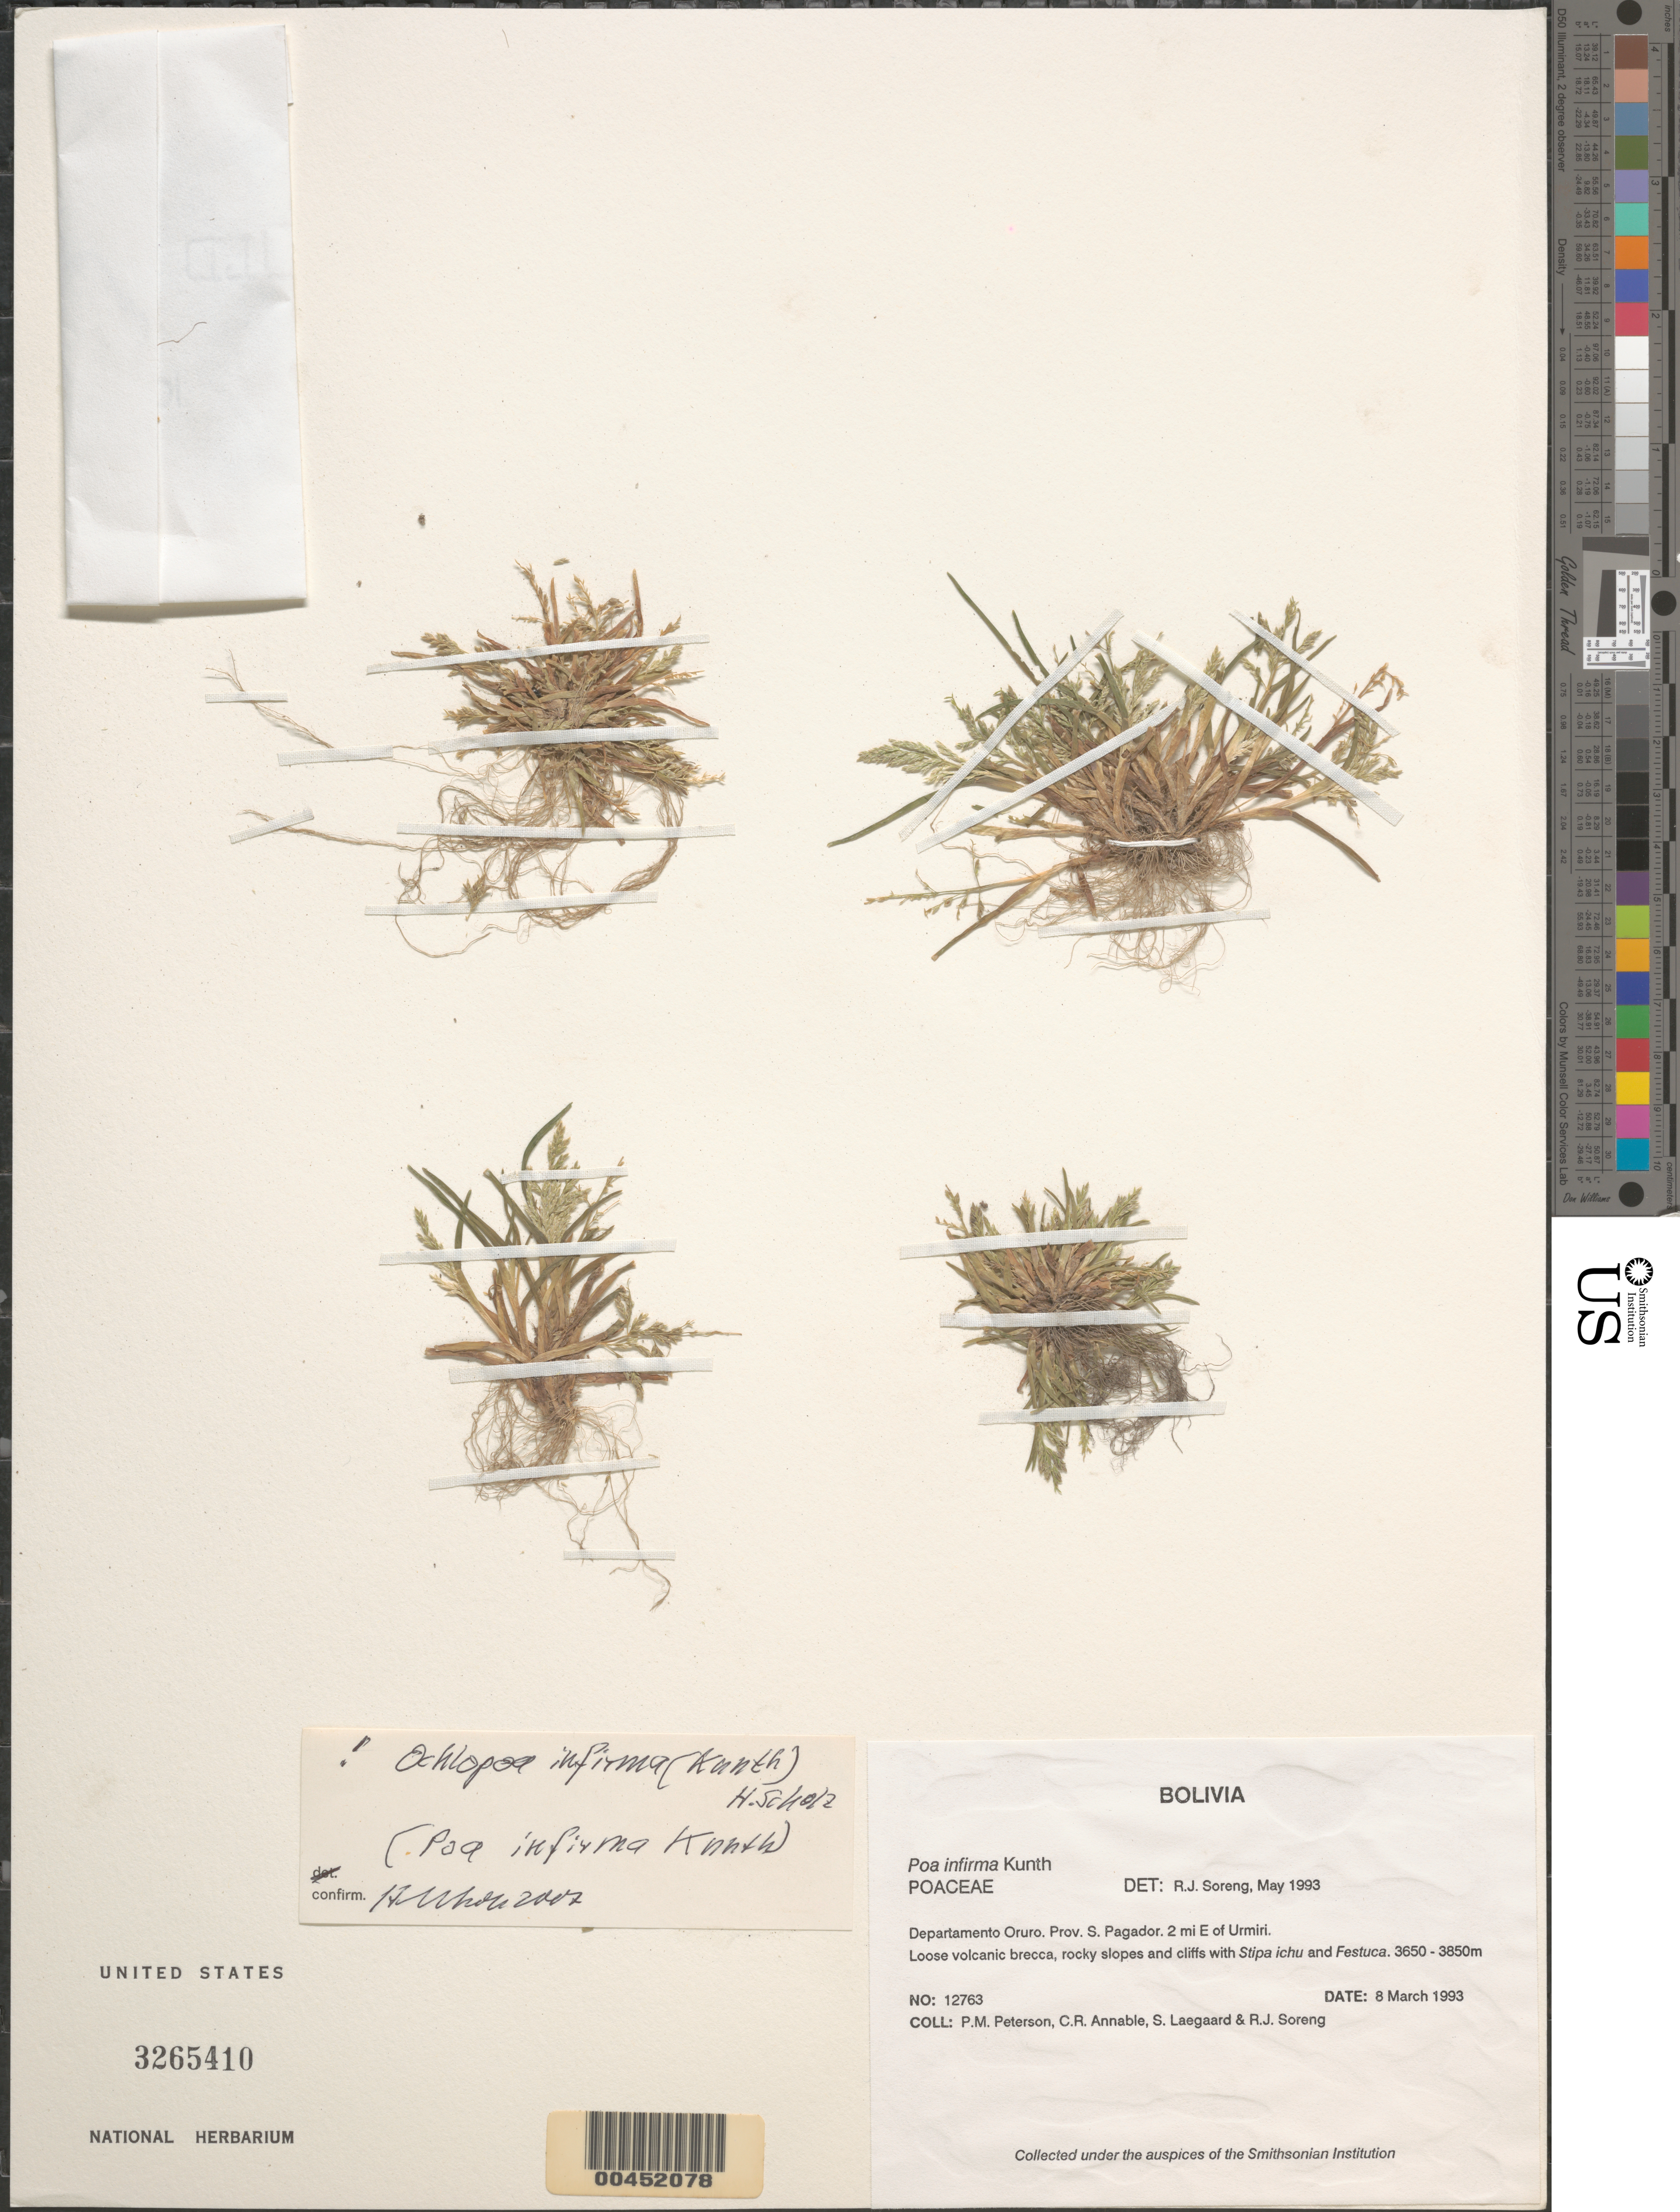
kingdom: Plantae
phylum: Tracheophyta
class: Liliopsida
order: Poales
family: Poaceae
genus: Poa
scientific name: Poa infirma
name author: Kunth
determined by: Soreng, Robert J., Research Associate (BOT), Smithsonian Institution - National Museum of Natural History (UNITED STATES)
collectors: P. M. Peterson, C. R. Annable, S. Lægaard & R. J. Soreng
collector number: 12763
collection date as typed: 08 Mar 1993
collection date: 1993-03-08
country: Bolivia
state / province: Oruro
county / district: Sebastián Pagador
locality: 2 mi E of Urmiri.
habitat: Loose volcanic brecca, rocky slopes and cliffs with Stipa ichu and Festuca.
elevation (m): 3650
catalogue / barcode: US 3265410